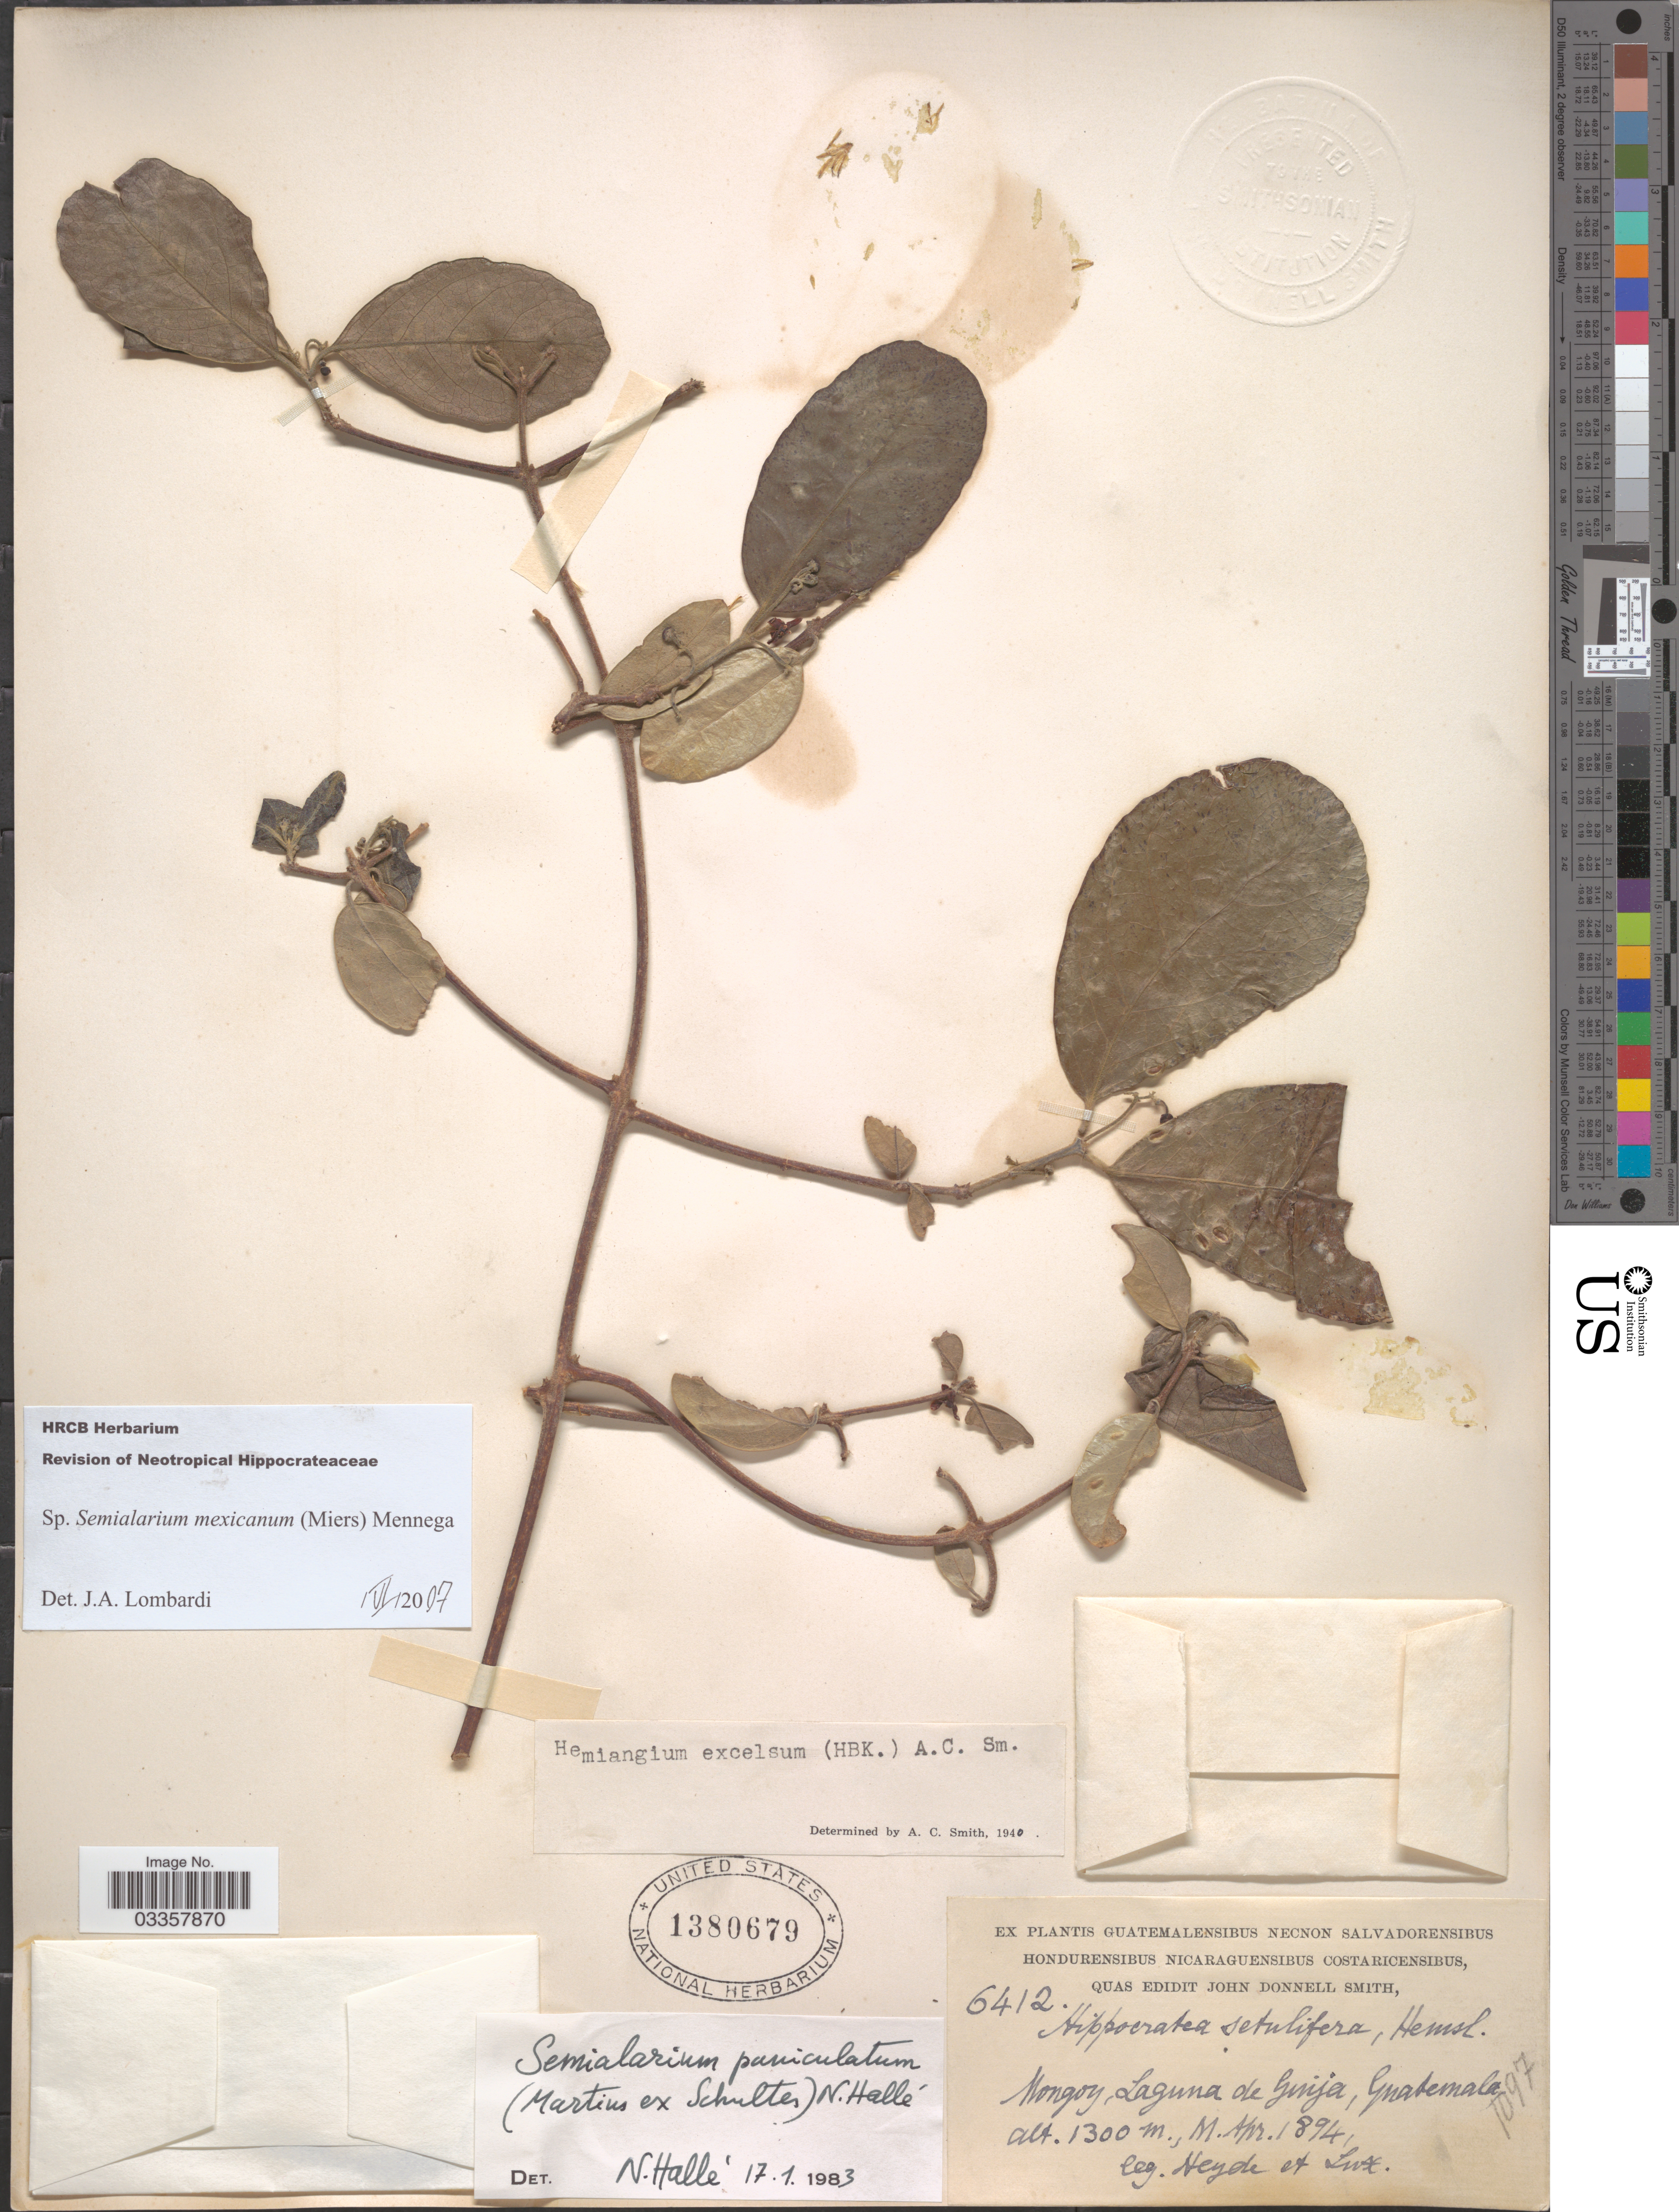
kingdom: Plantae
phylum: Tracheophyta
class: Magnoliopsida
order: Celastrales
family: Celastraceae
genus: Semialarium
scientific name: Semialarium mexicanum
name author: (Miers) Mennega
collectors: Heyde & Lux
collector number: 6412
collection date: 1894-04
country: Guatemala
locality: Mongoy, Laguna de Guija.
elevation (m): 1300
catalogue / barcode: US 1380679